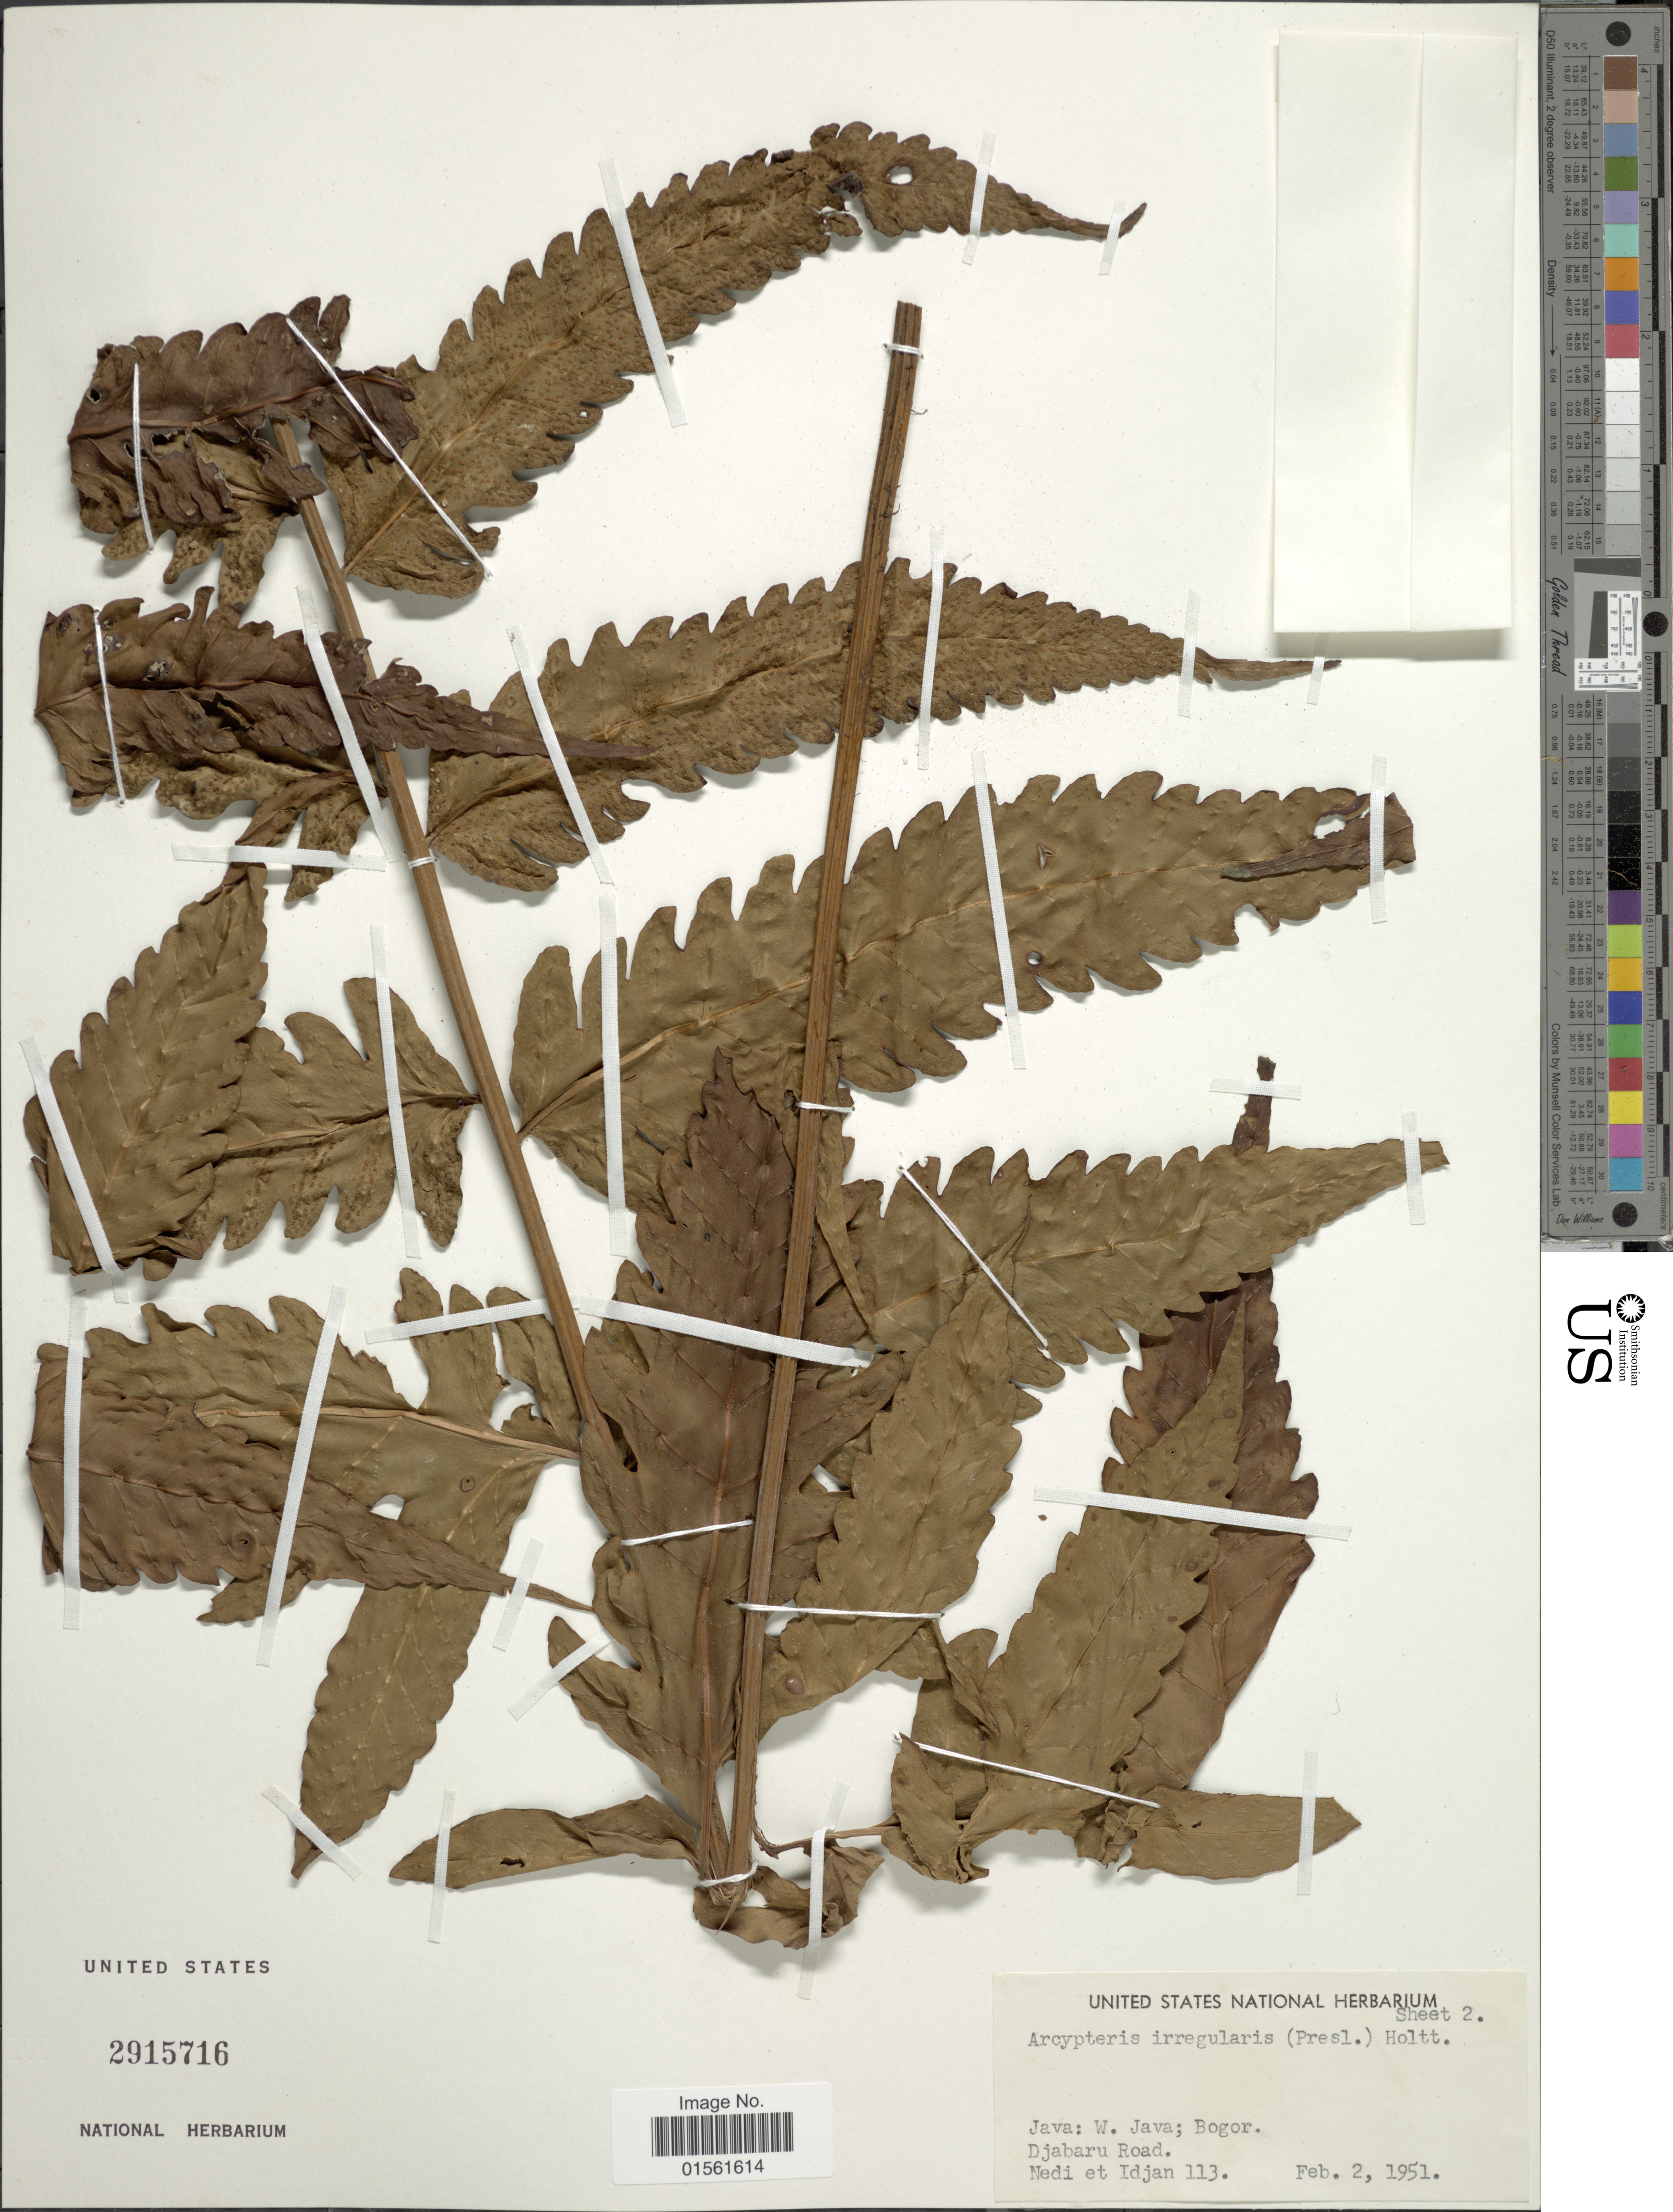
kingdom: Plantae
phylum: Tracheophyta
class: Polypodiopsida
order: Polypodiales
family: Dryopteridaceae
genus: Pleocnemia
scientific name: Pleocnemia irregularis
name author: (C. Presl) Holttum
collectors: Nedi,-- & -. Idjan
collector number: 113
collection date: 1951-02-02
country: Indonesia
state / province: Java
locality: Java: W. Java; Bogor, Djabaru road.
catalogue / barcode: US 2915716